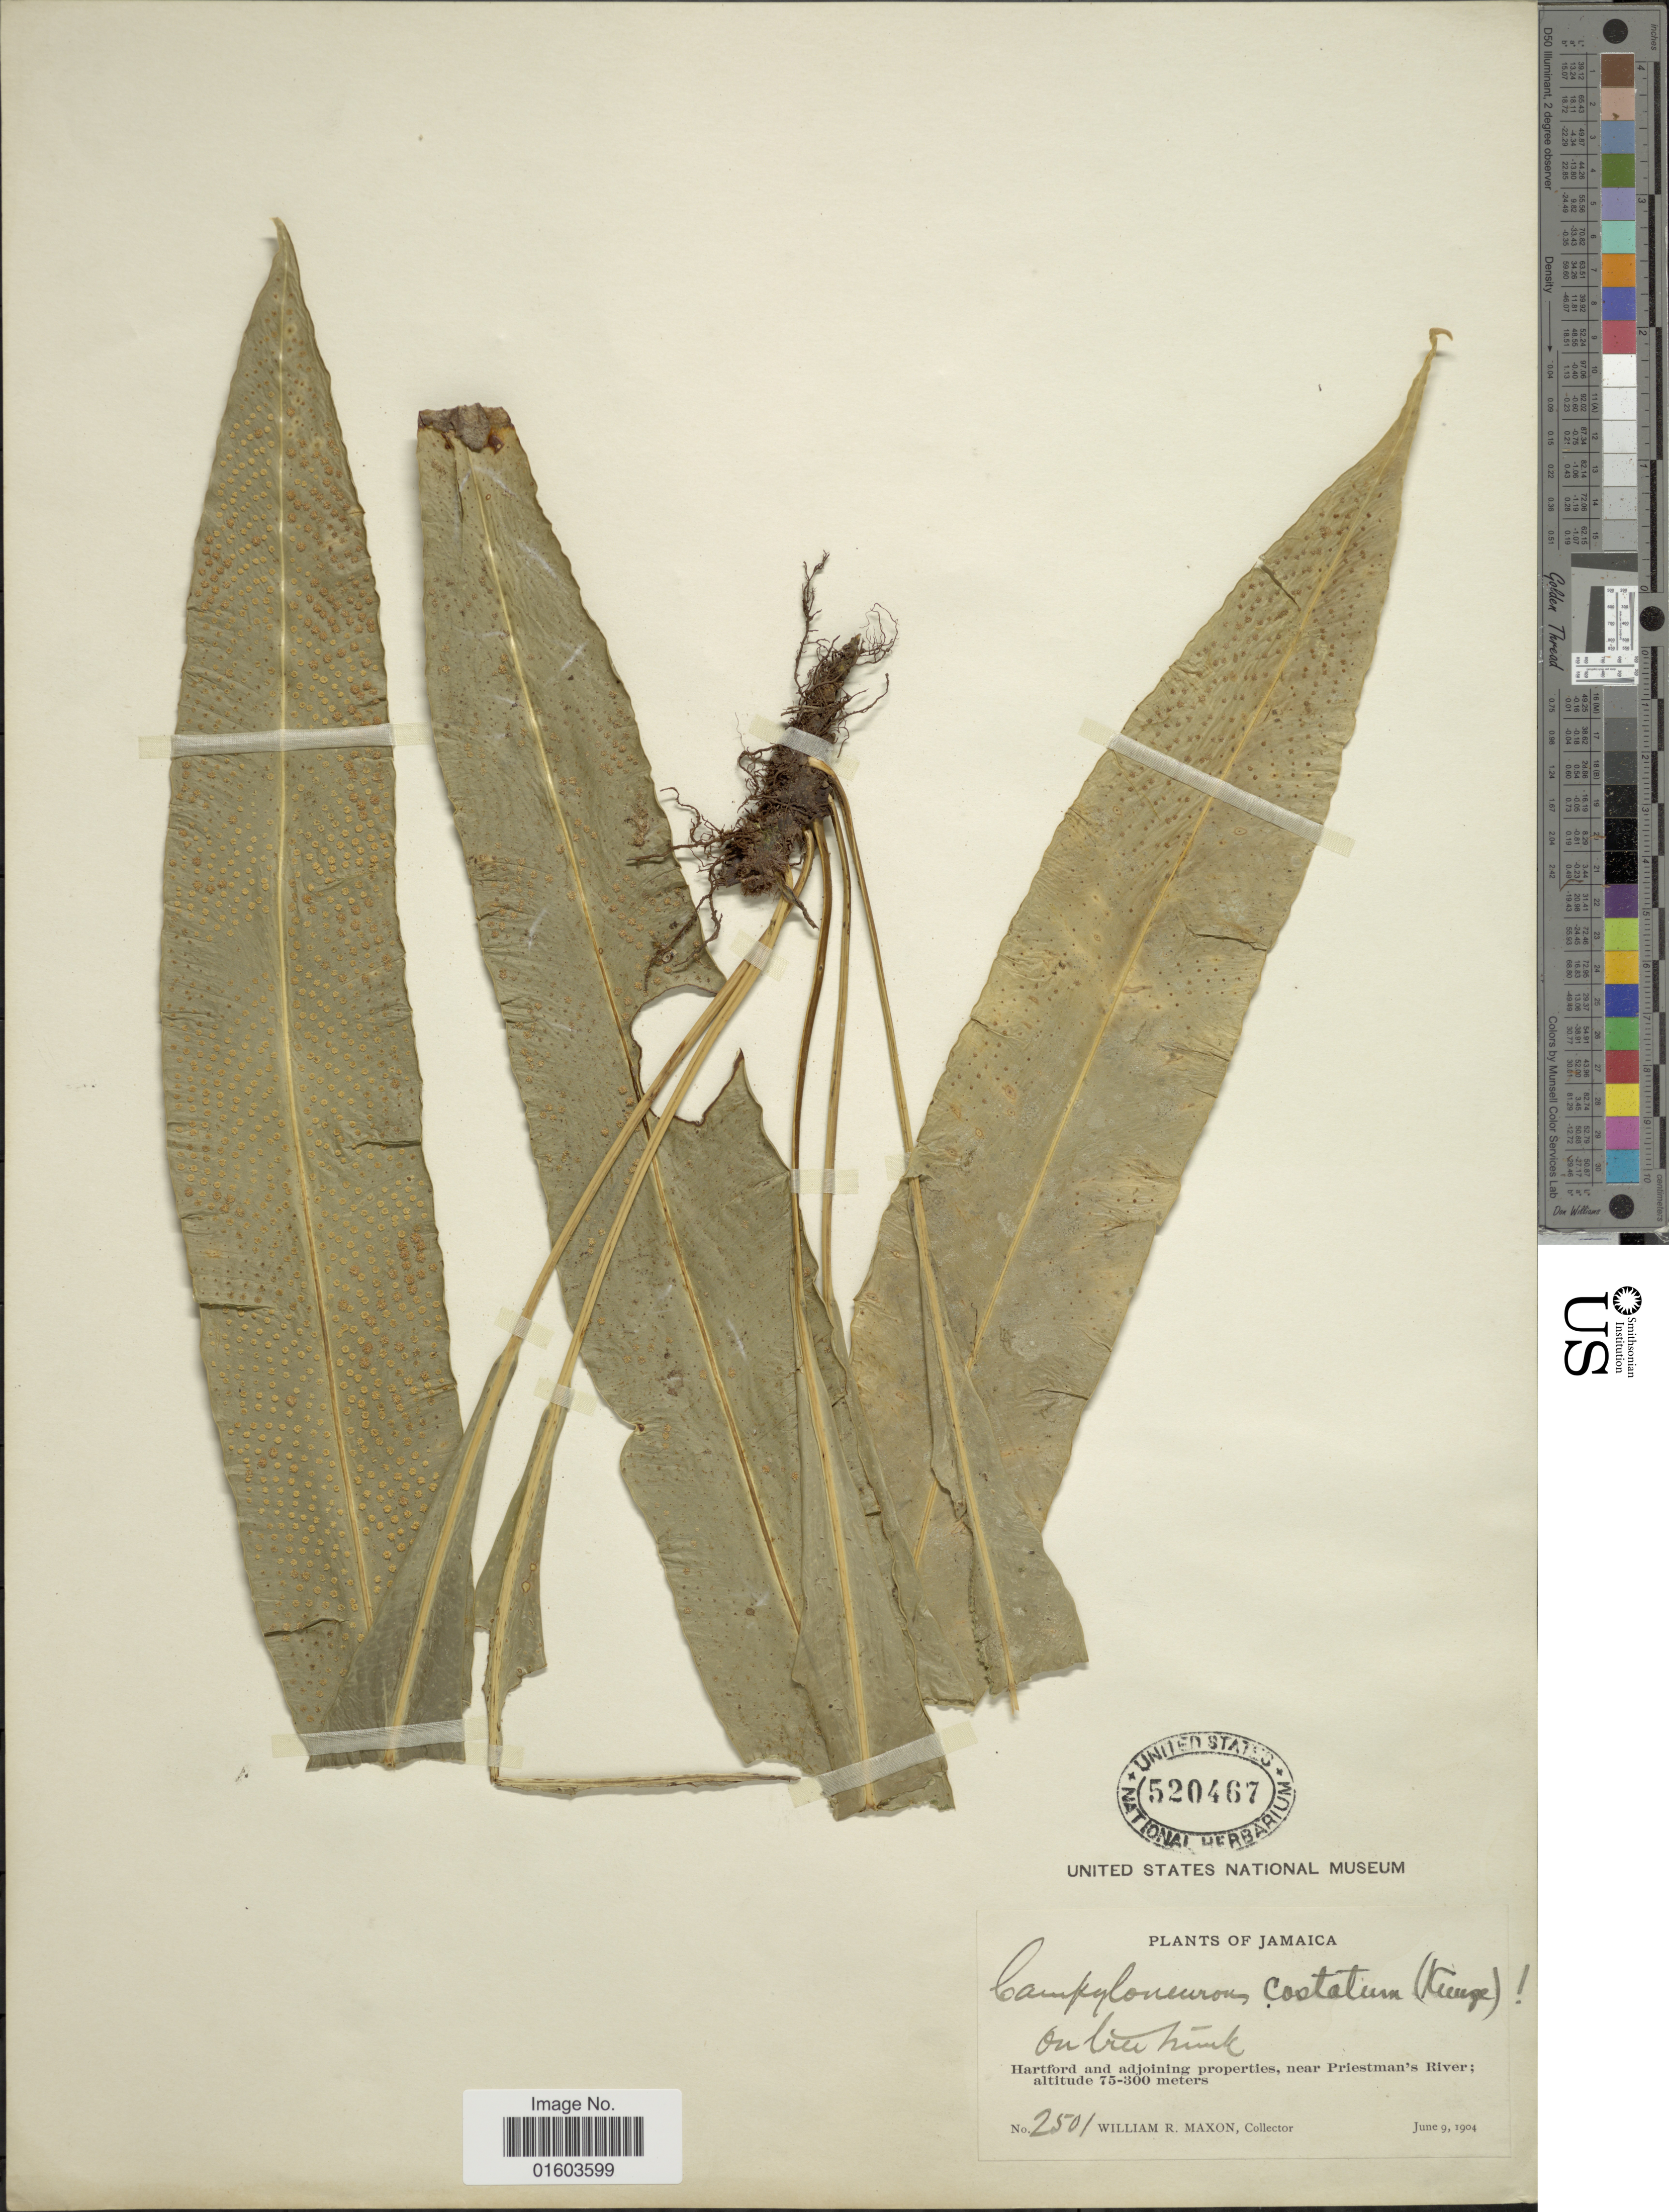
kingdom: Plantae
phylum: Tracheophyta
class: Polypodiopsida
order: Polypodiales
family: Polypodiaceae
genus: Campyloneurum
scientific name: Campyloneurum costatum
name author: (Kunze) C. Presl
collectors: W. R. Maxon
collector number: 2501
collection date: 1904-06-09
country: Jamaica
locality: Hartford and adjoining properties, near Priestman's River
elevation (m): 75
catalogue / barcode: US 520467